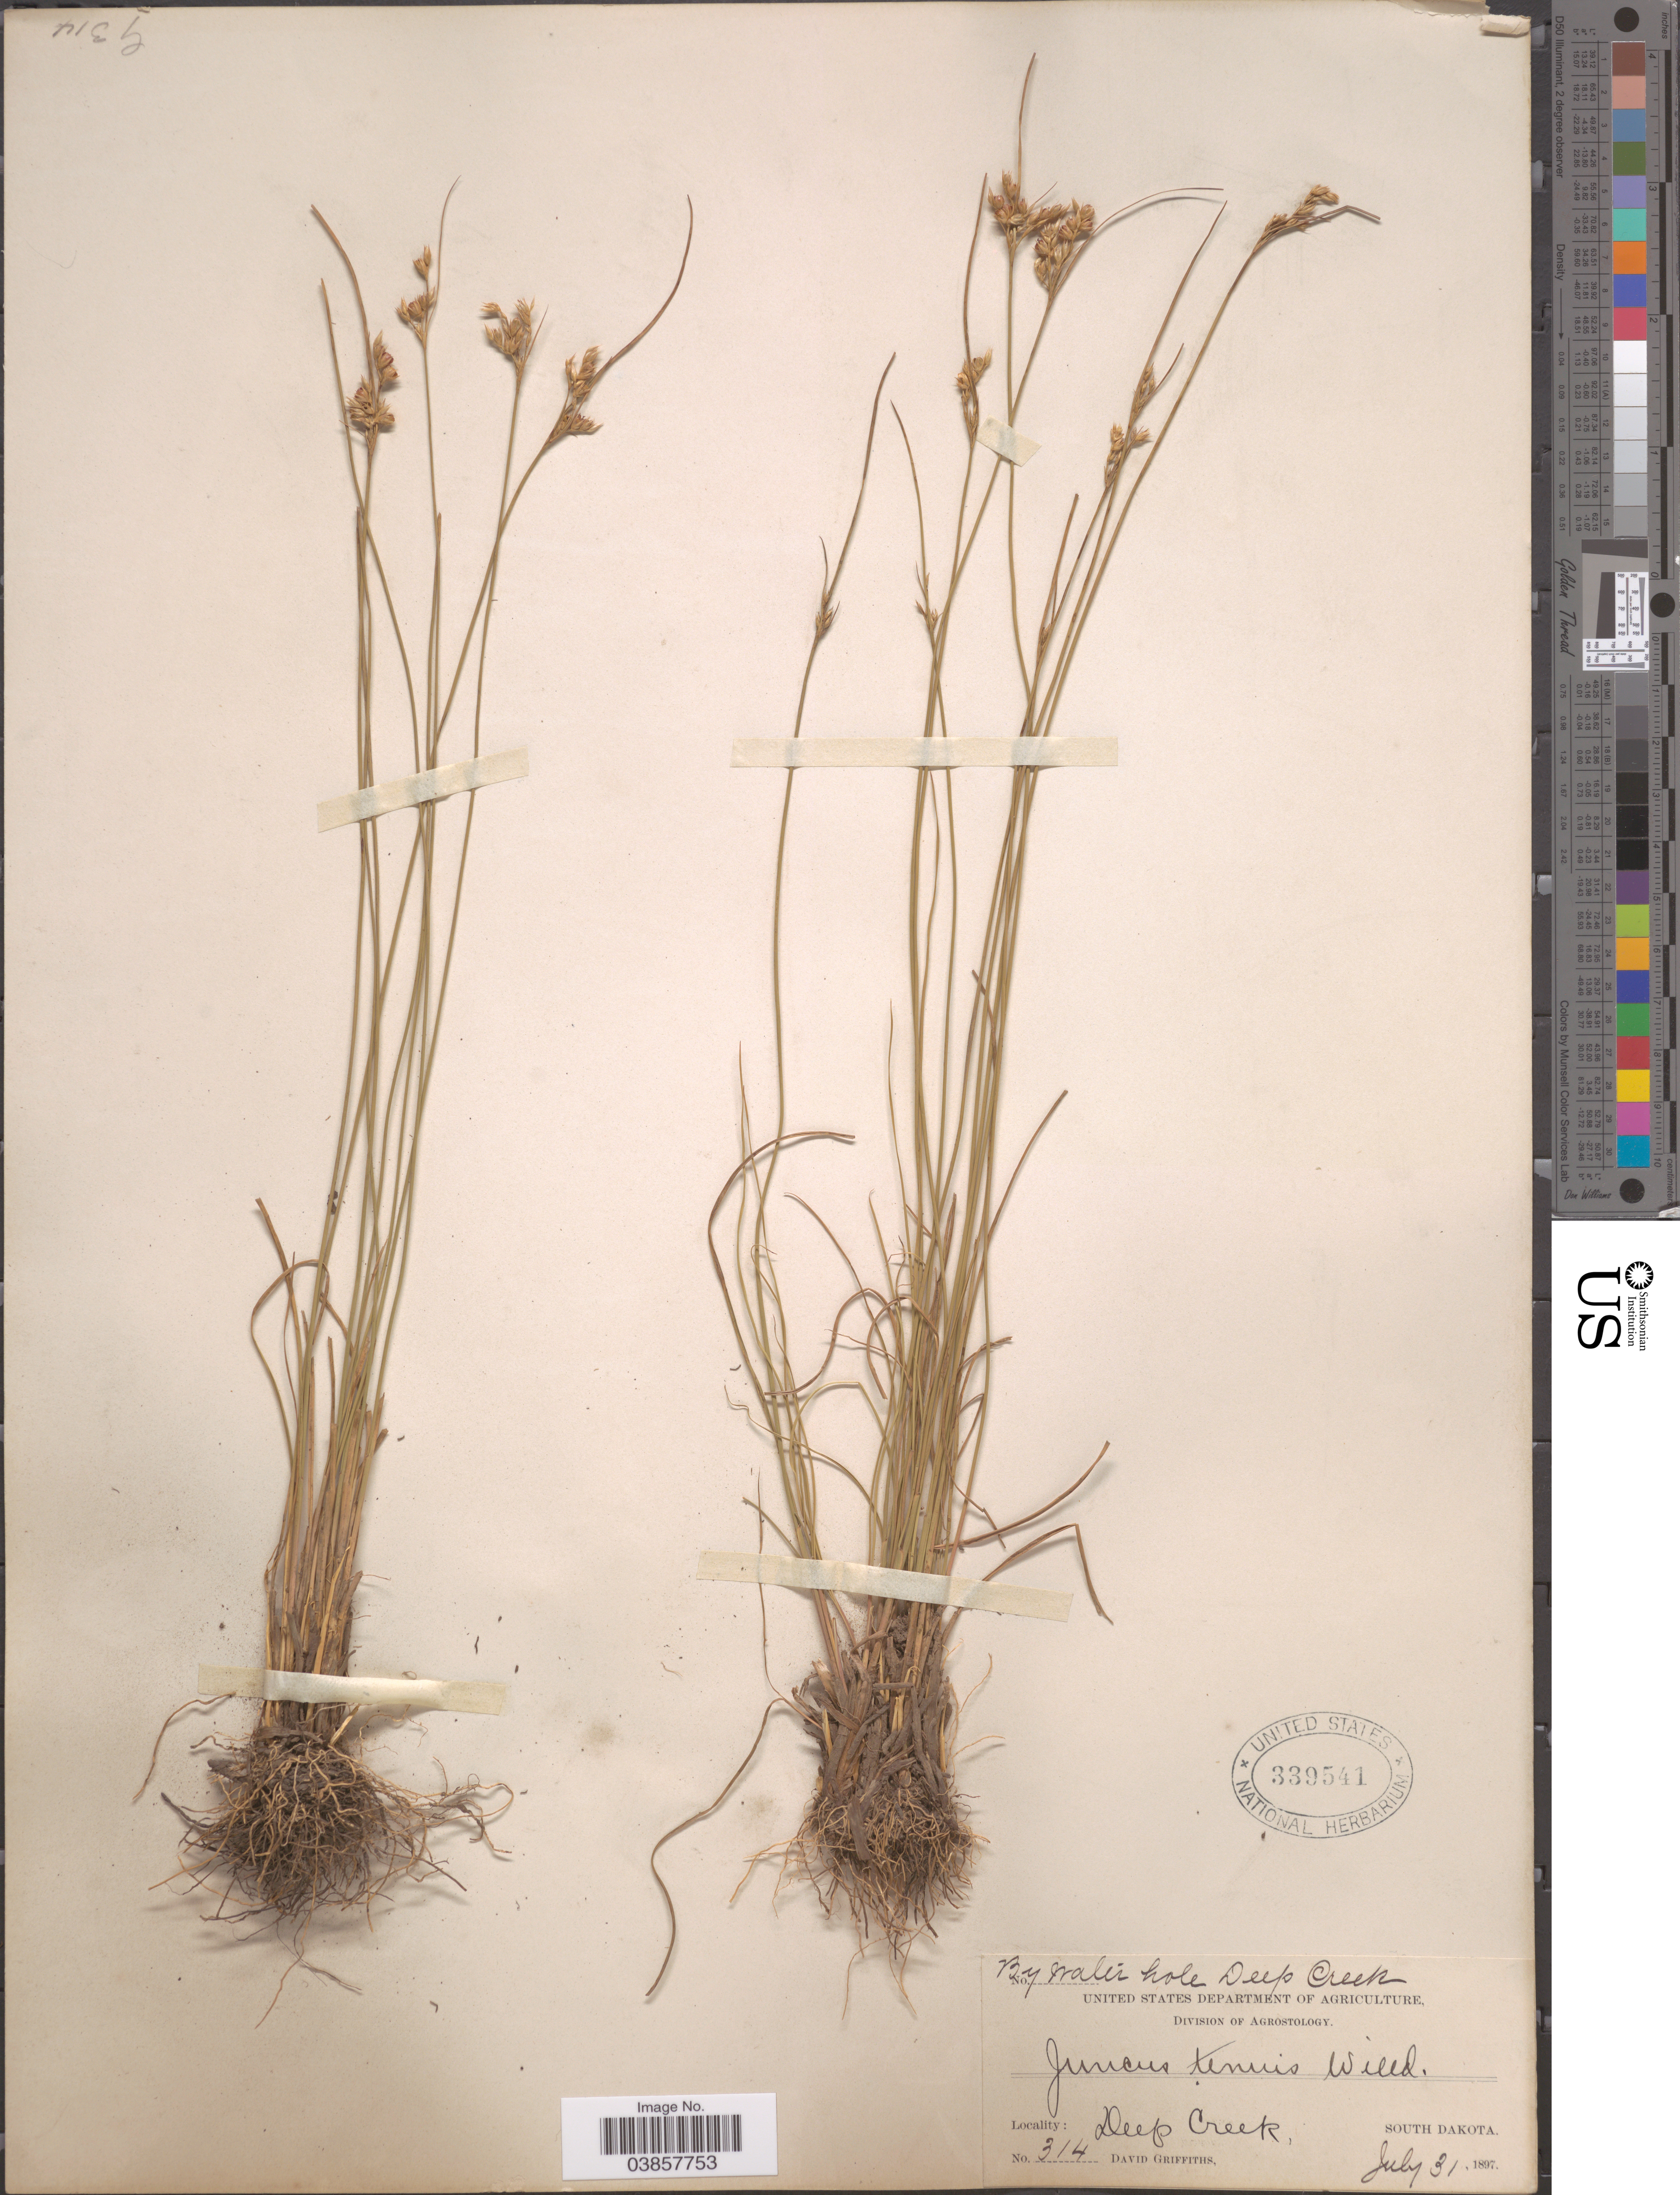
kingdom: Plantae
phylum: Tracheophyta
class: Liliopsida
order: Poales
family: Juncaceae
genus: Juncus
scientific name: Juncus tenuis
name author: Willd.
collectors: D. Griffiths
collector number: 314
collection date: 1897-07-31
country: United States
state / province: South Dakota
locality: By water hole Deep Creek. Deep Creek.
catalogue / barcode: US 339541